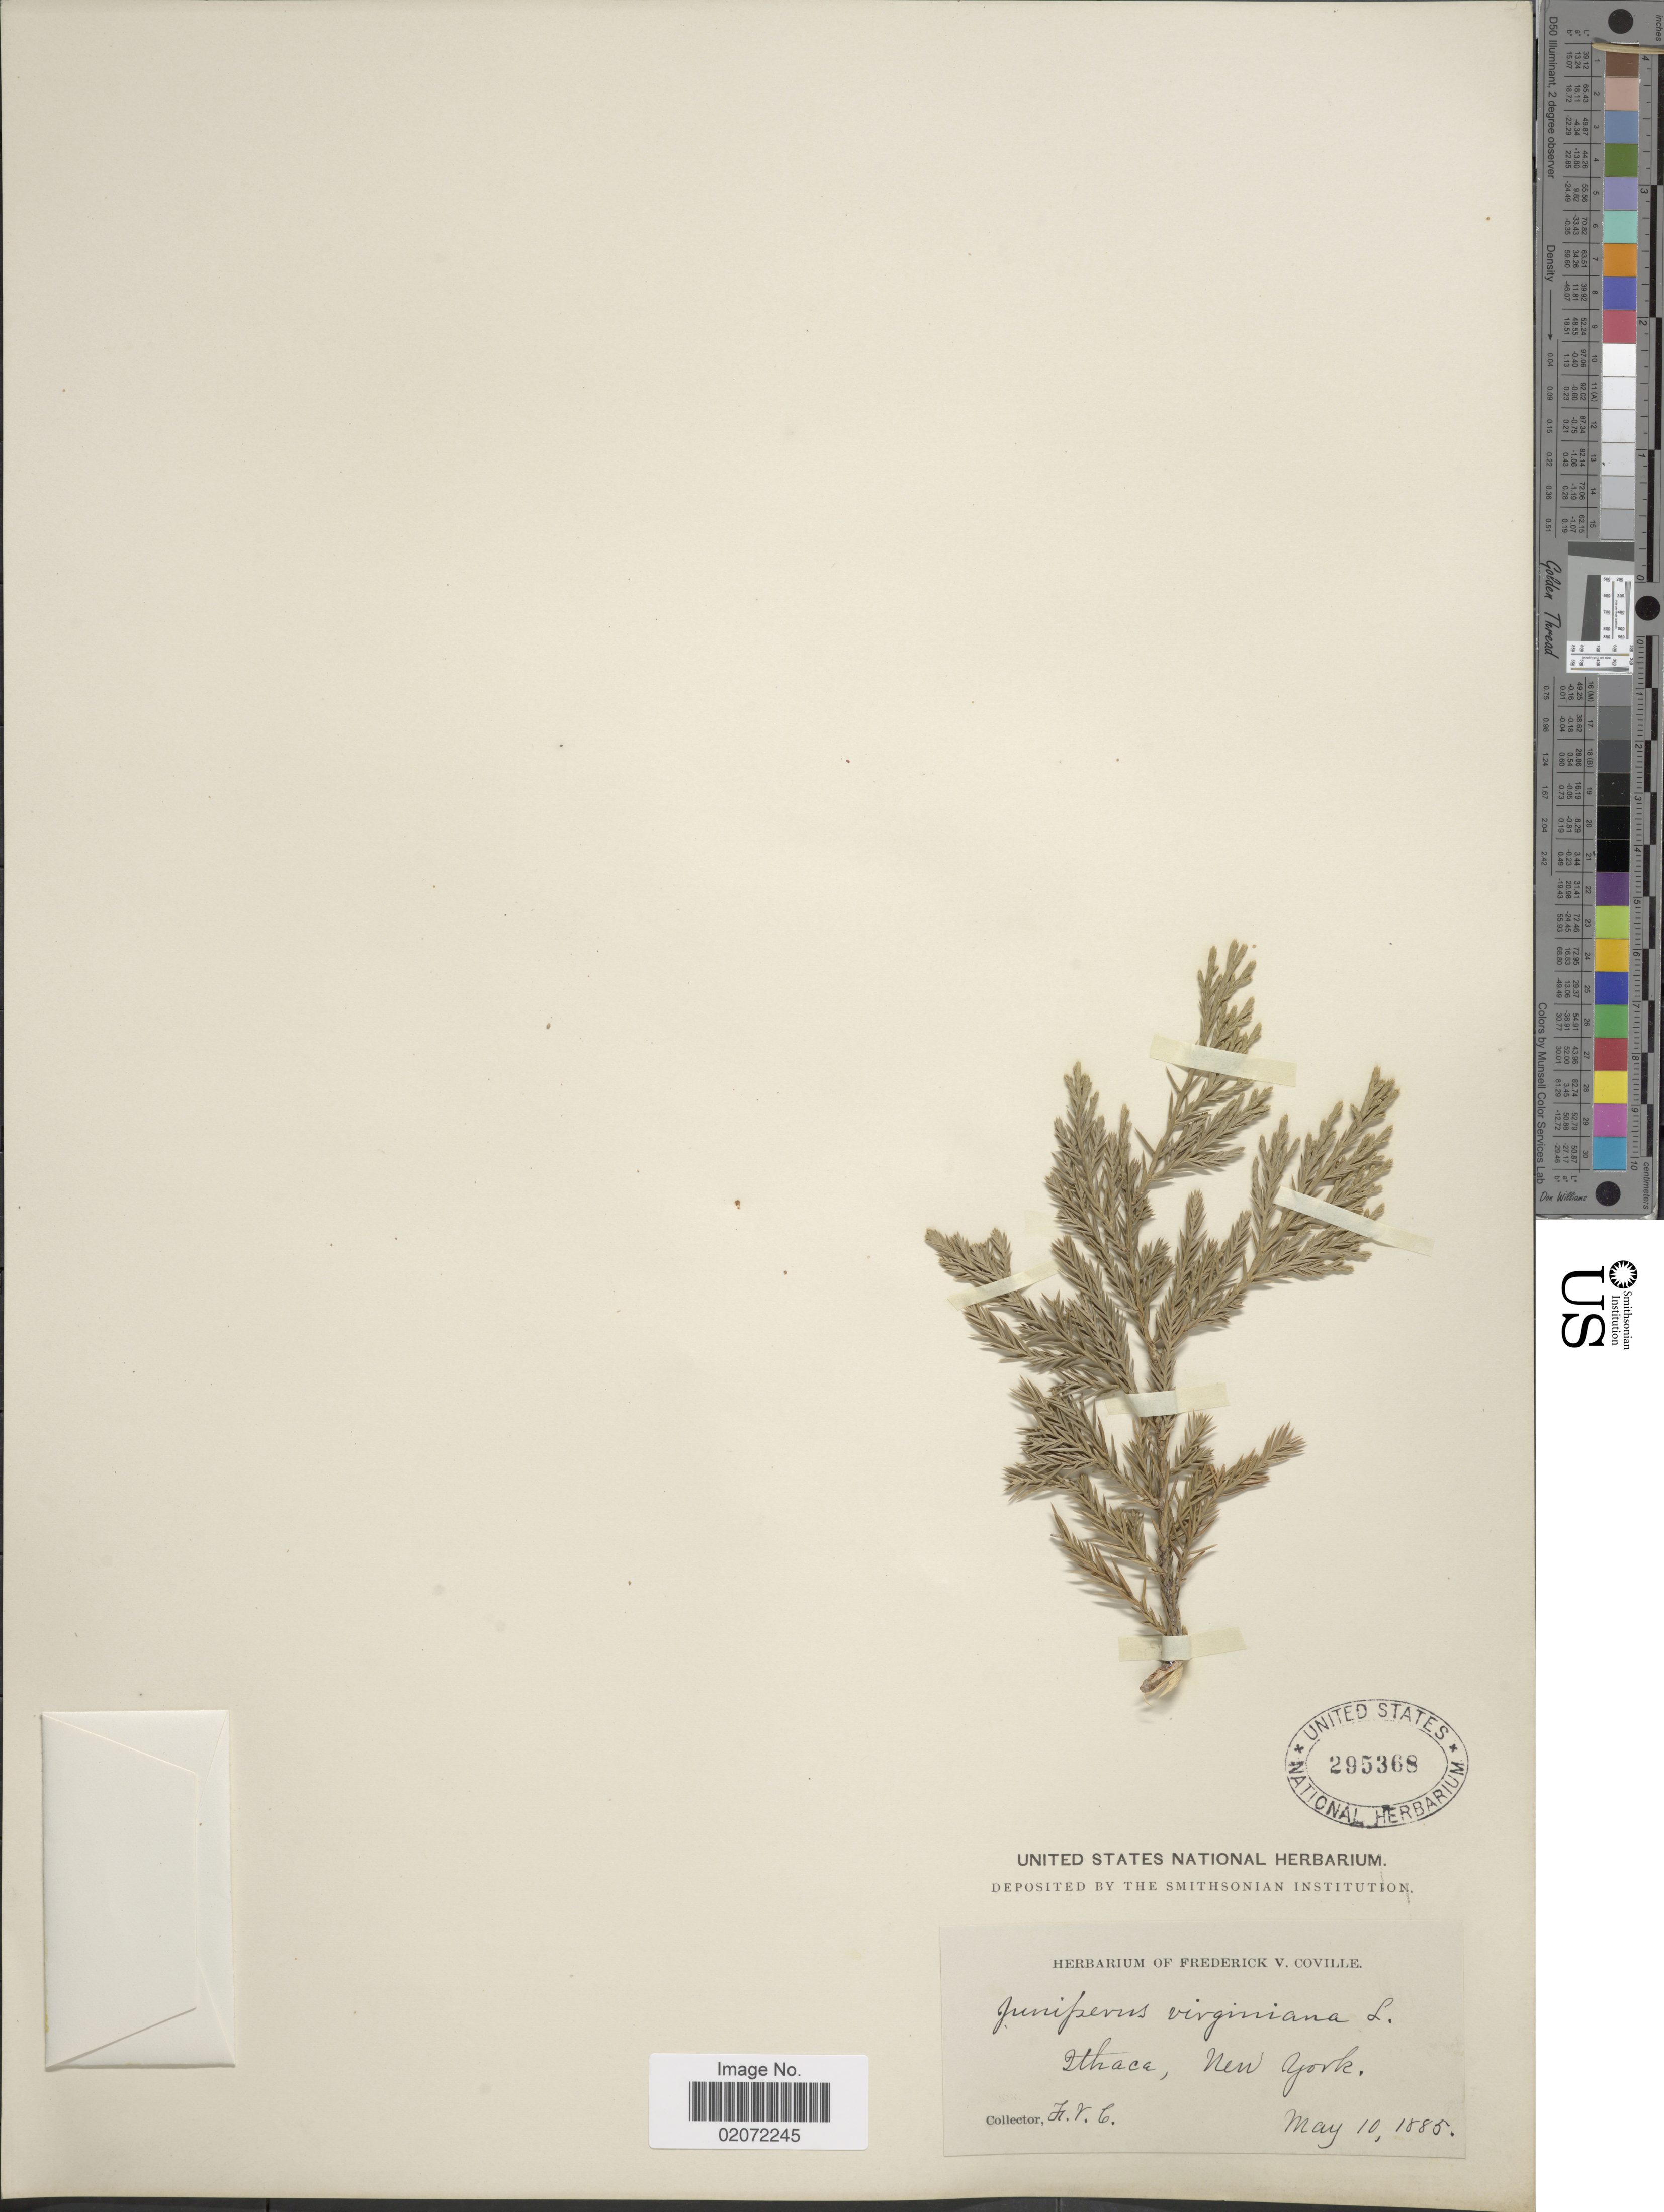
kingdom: Plantae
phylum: Tracheophyta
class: Pinopsida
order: Pinales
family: Cupressaceae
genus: Juniperus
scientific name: Juniperus virginiana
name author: L.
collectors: F. V. Coville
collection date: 1885-05-10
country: United States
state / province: New York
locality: Ithaca, New York.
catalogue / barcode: US 295368